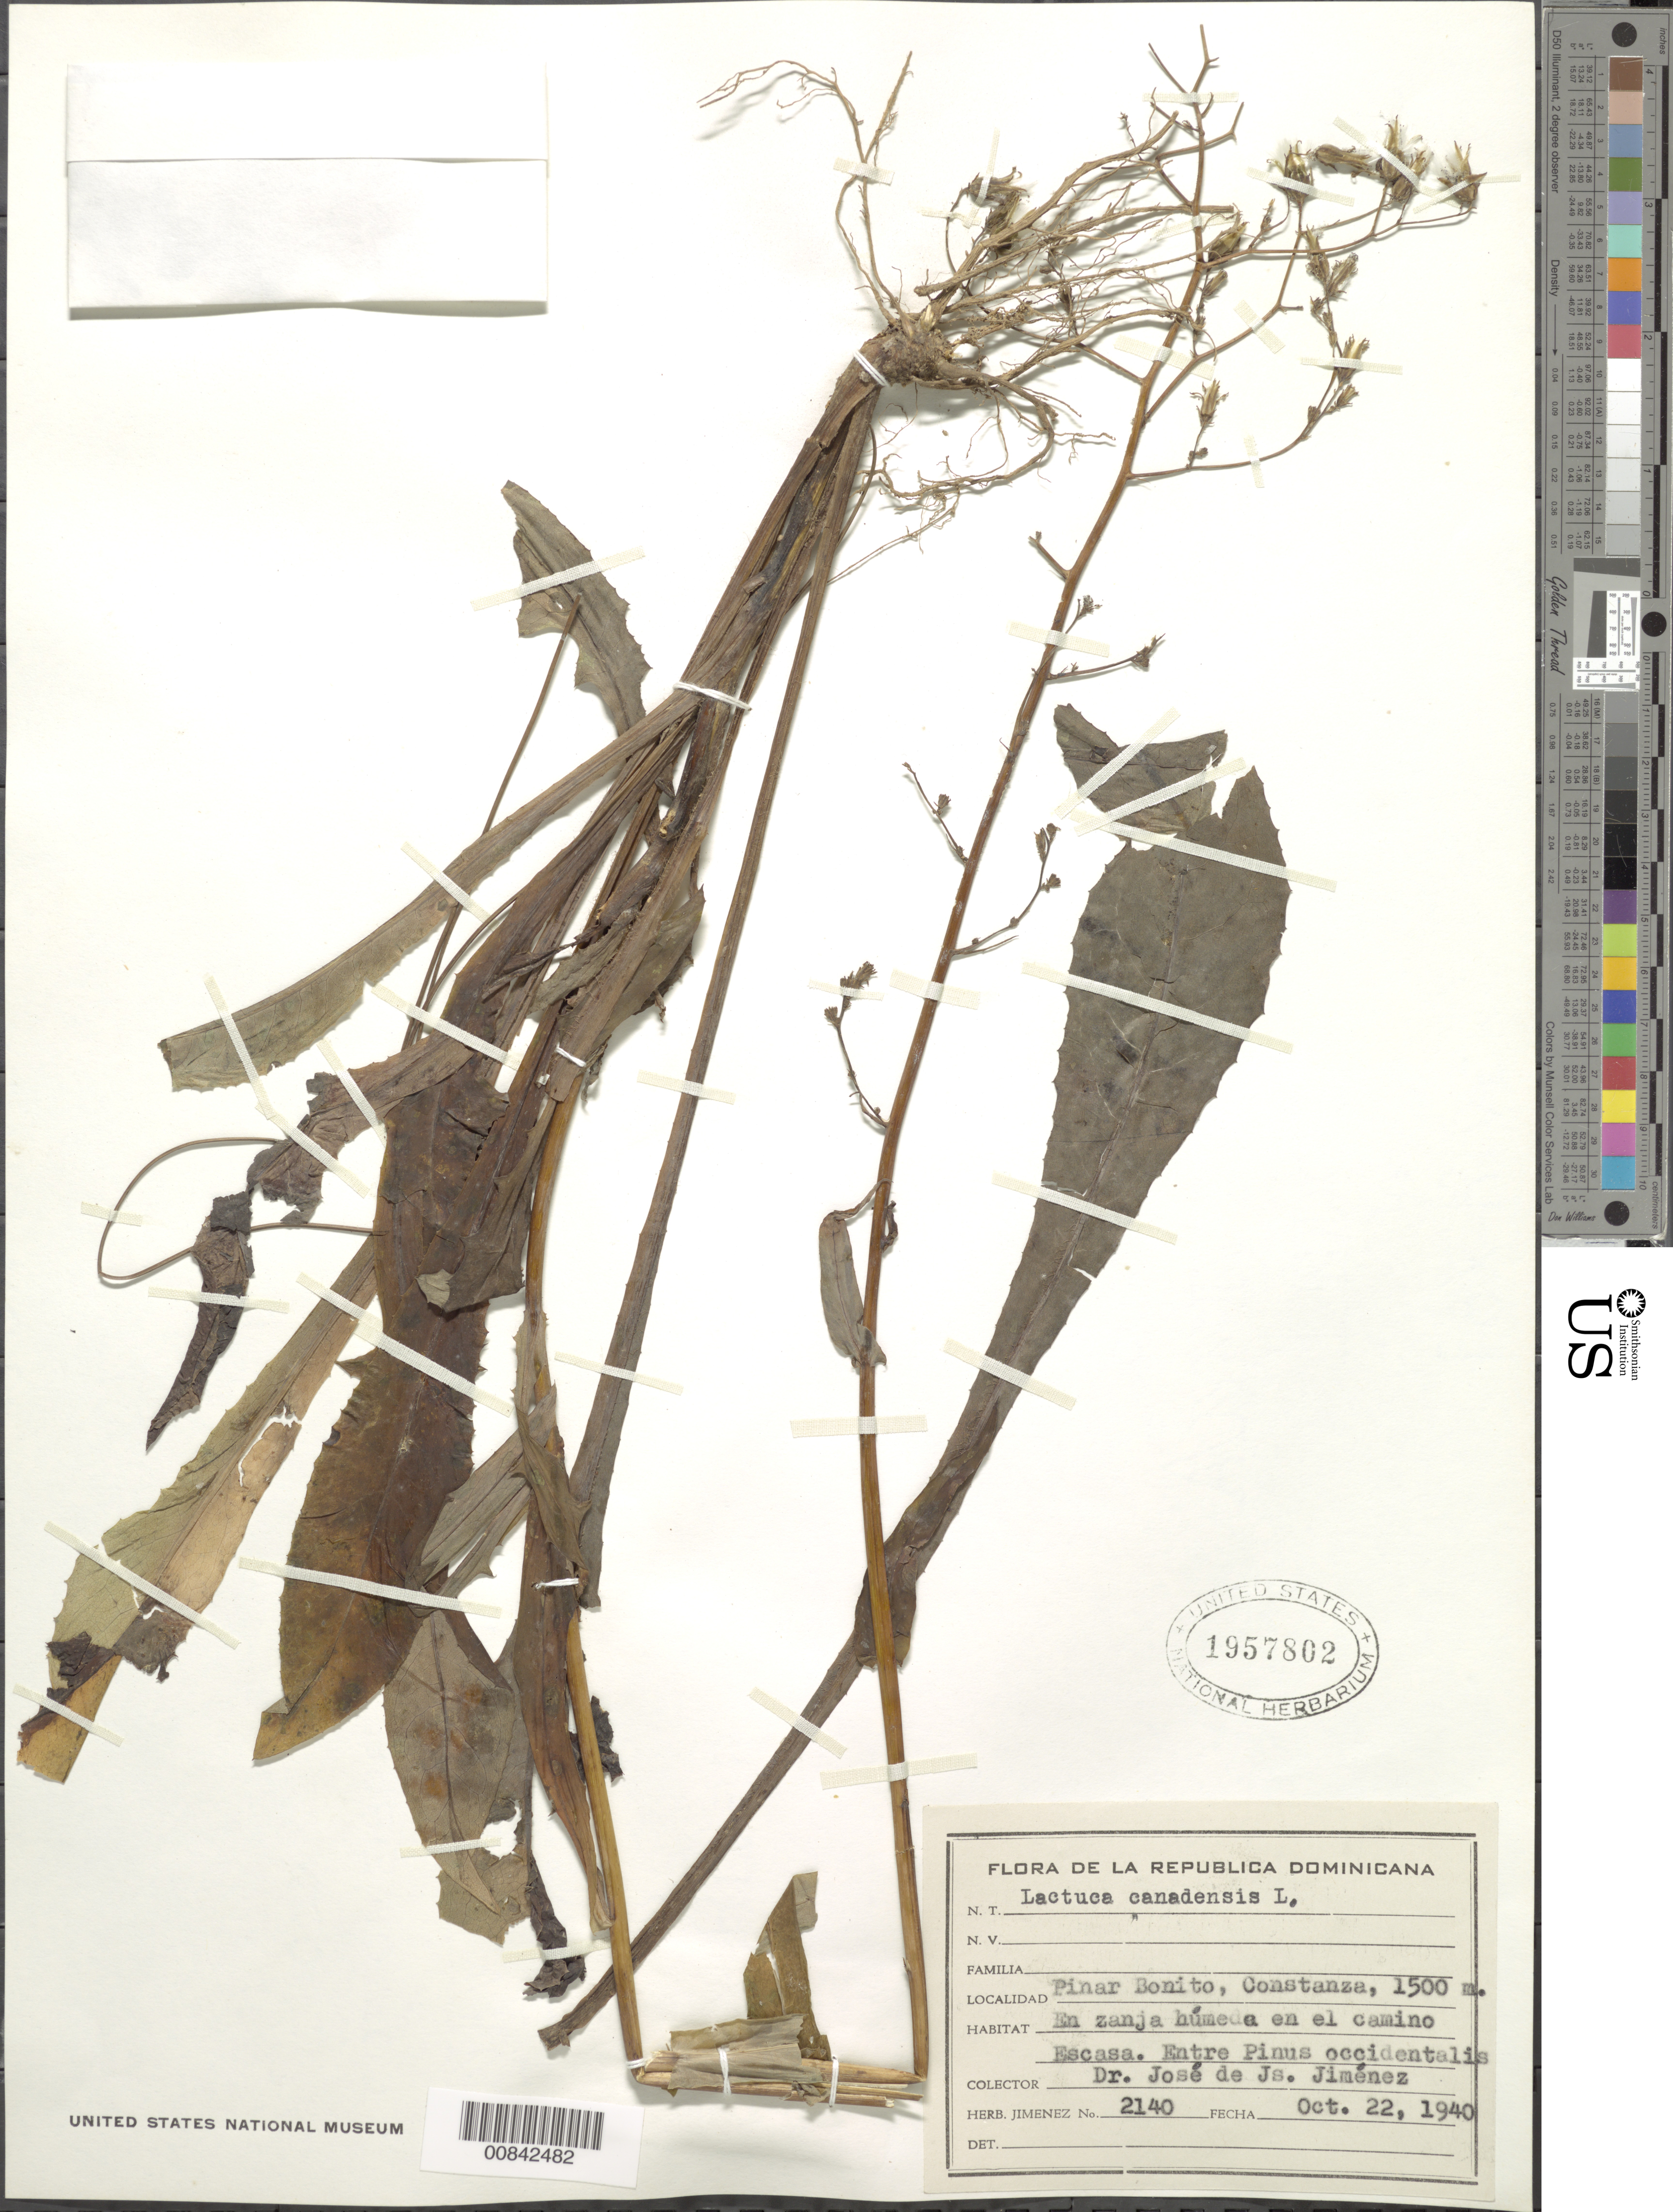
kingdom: Plantae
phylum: Tracheophyta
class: Magnoliopsida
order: Asterales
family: Asteraceae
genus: Lactuca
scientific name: Lactuca canadensis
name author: L.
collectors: J. J. Jiménez Almonte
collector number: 2140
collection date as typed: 22 Oct 1940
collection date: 1940-10-22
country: Dominican Republic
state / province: La Vega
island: Hispaniola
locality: Pinar Bonito, Constanza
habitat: En zona húmeda en el camino, entre Pinus occidentalis Sw.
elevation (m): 1500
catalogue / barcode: US 1957802